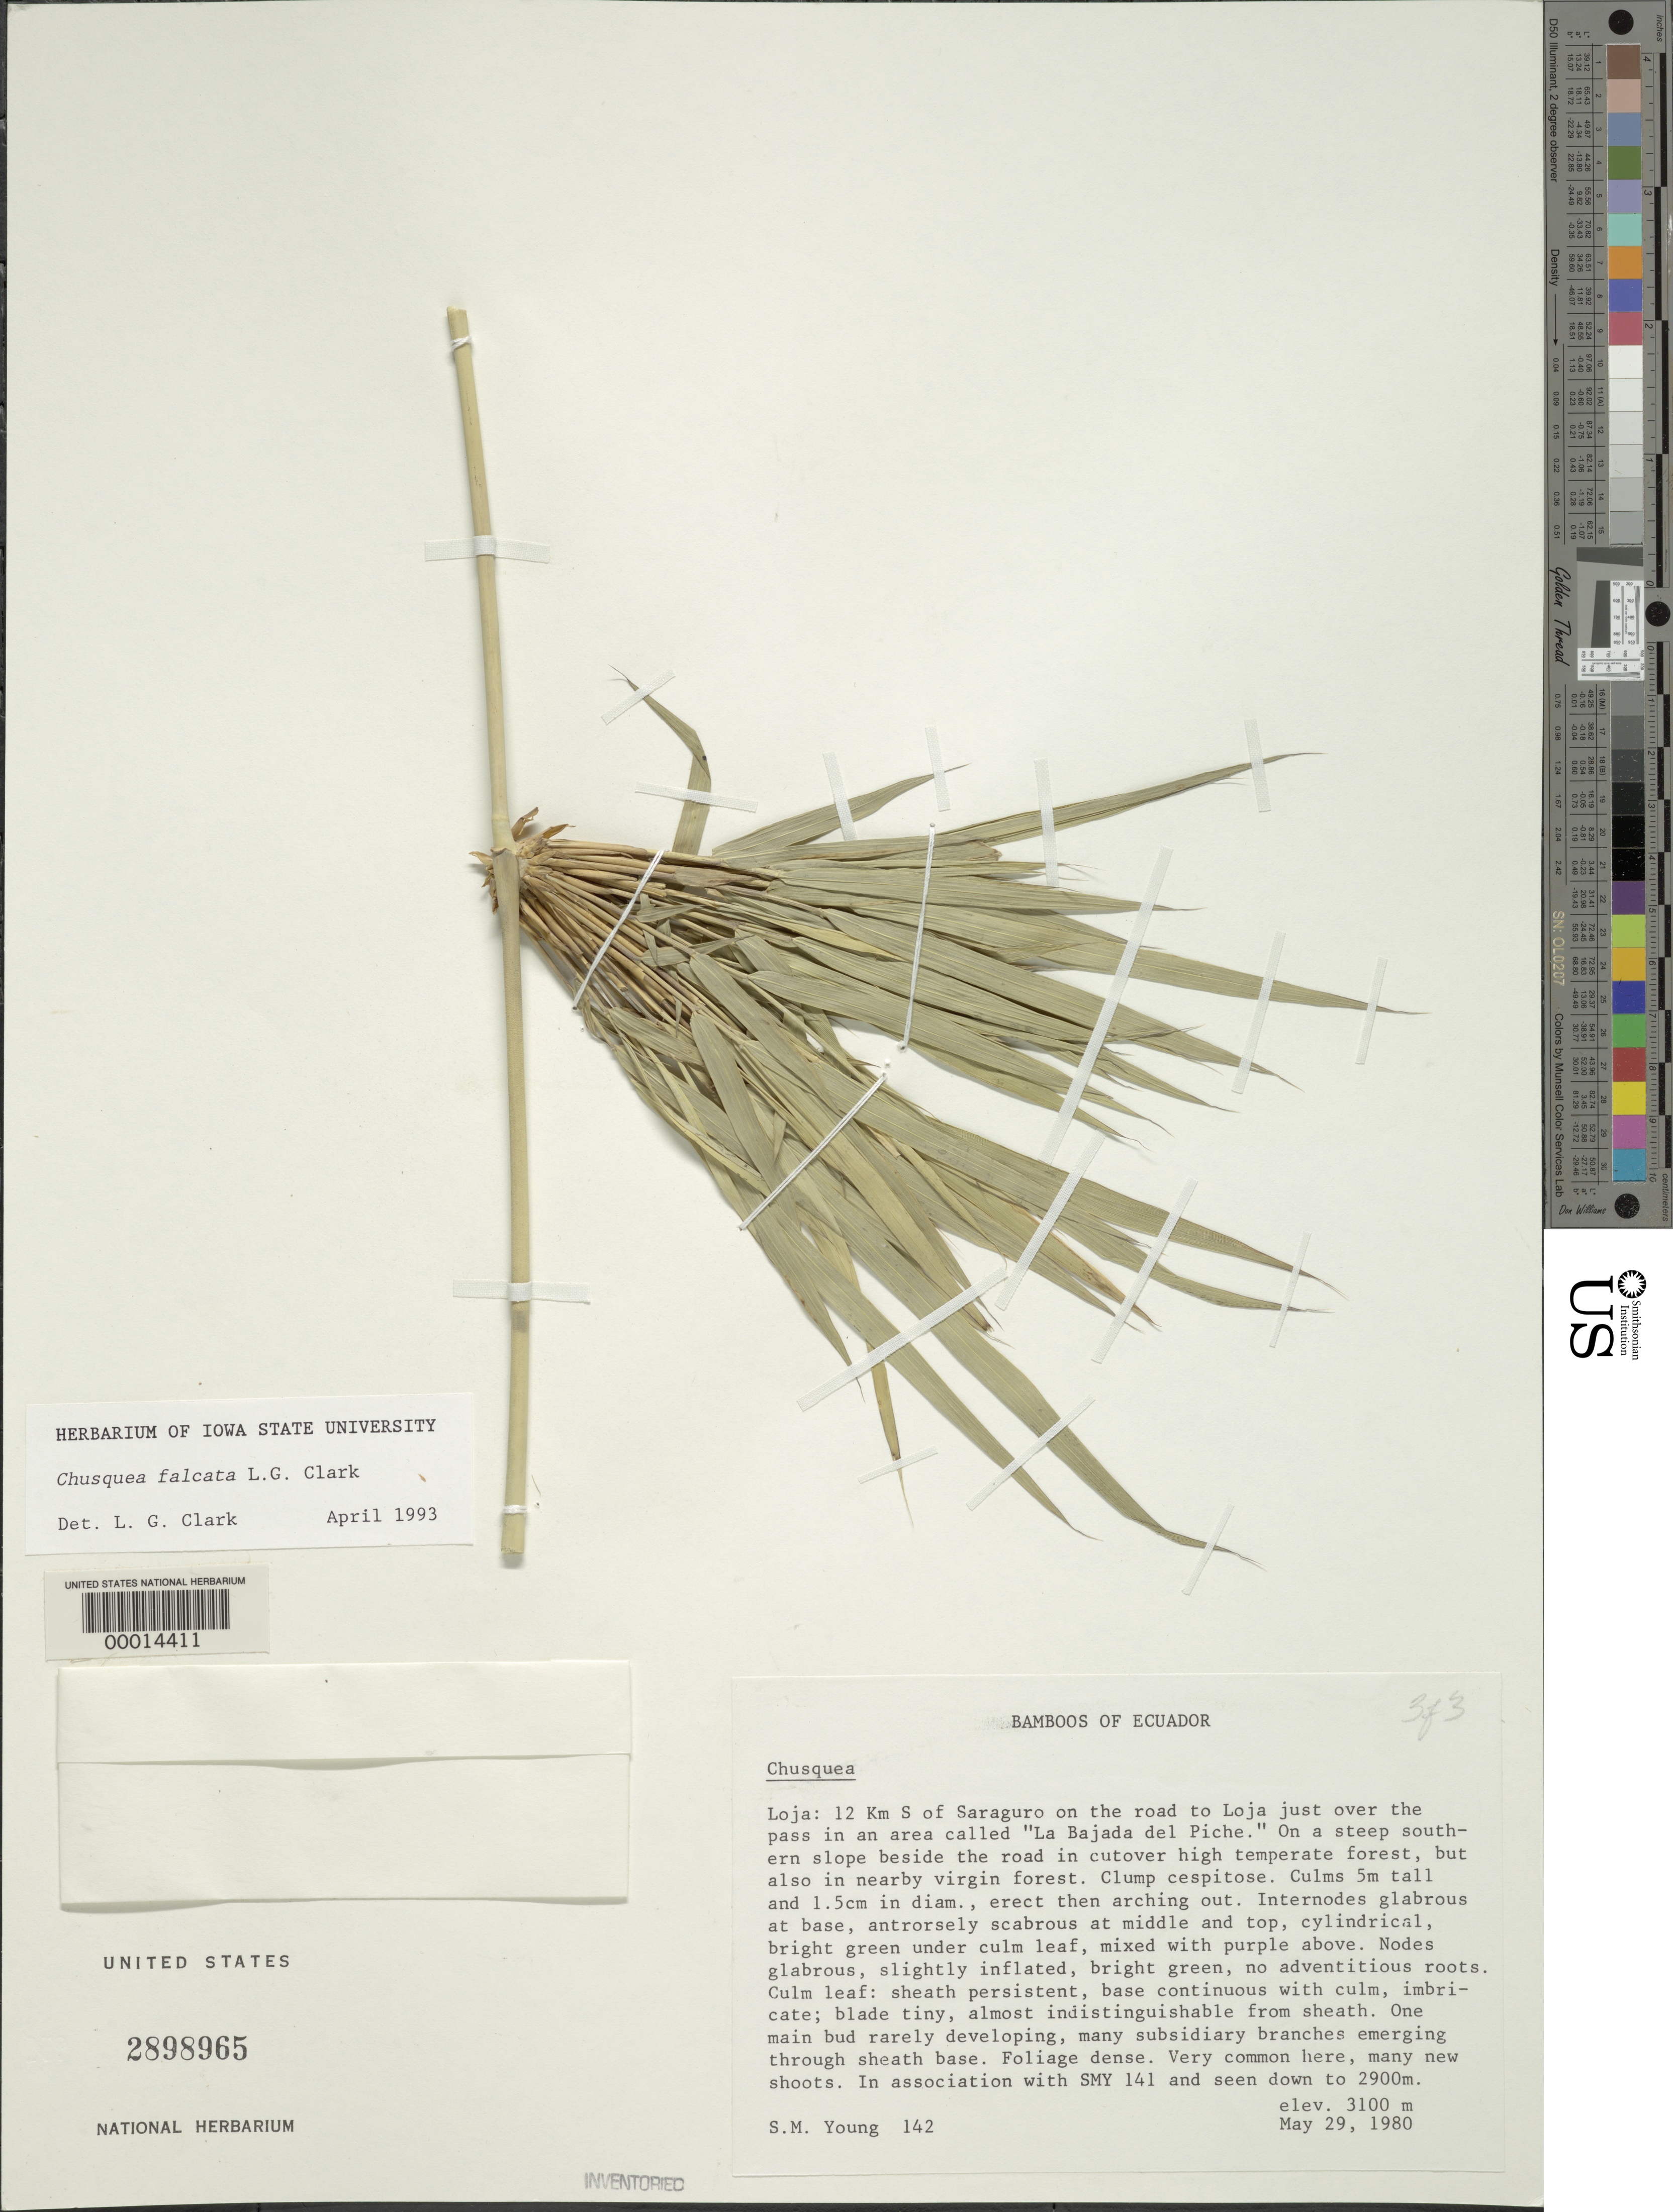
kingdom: Plantae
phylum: Tracheophyta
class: Liliopsida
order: Poales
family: Poaceae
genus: Chusquea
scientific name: Chusquea falcata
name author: L.G. Clark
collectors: S. Young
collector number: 142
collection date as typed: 29 May 1980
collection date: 1980-05-29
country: Ecuador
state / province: Loja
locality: Saraguro, "la Bajada del piche"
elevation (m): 3100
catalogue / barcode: US 2898965